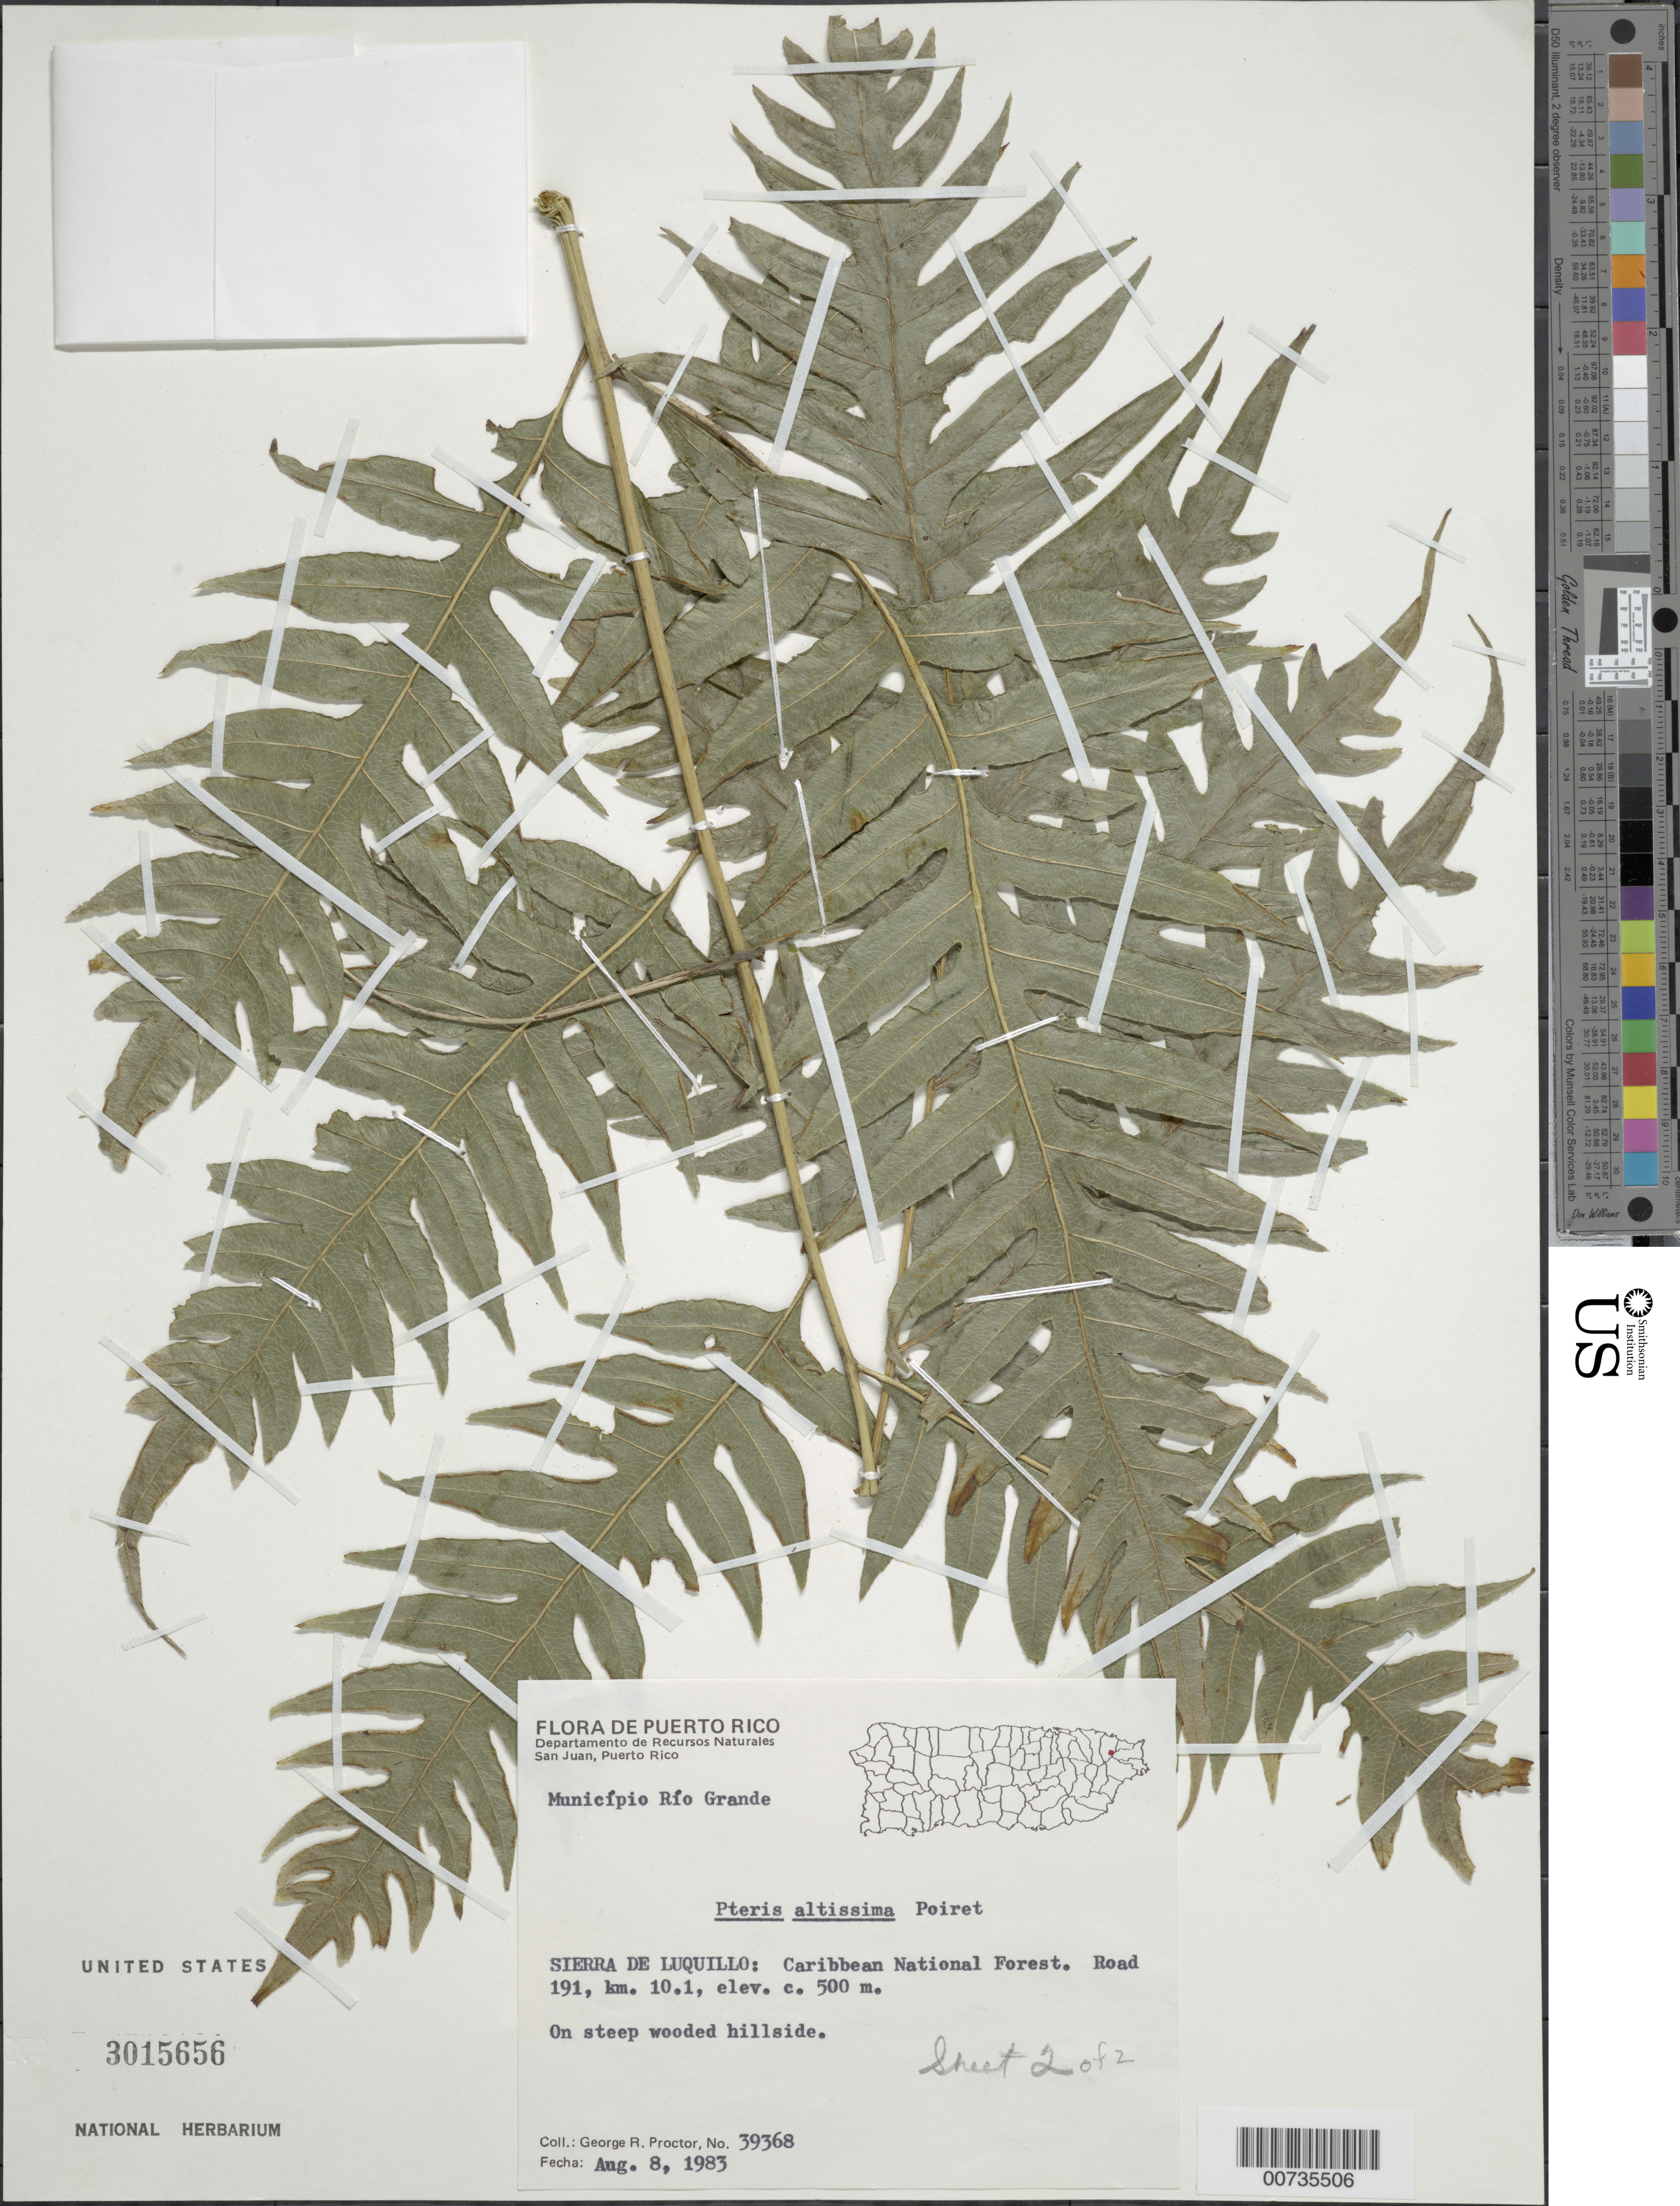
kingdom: Plantae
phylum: Tracheophyta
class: Polypodiopsida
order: Polypodiales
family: Pteridaceae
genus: Pteris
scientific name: Pteris altissima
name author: Poir.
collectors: G. R. Proctor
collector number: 39368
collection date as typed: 08 Aug 1983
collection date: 1983-08-08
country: Puerto Rico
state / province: Río Grande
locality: Mun. Río Grande, Sierra de Luquillo: Carib. Natl. Forest, Road 191, km 10.1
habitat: On steep wooded hillside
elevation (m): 500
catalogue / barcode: US 3015656